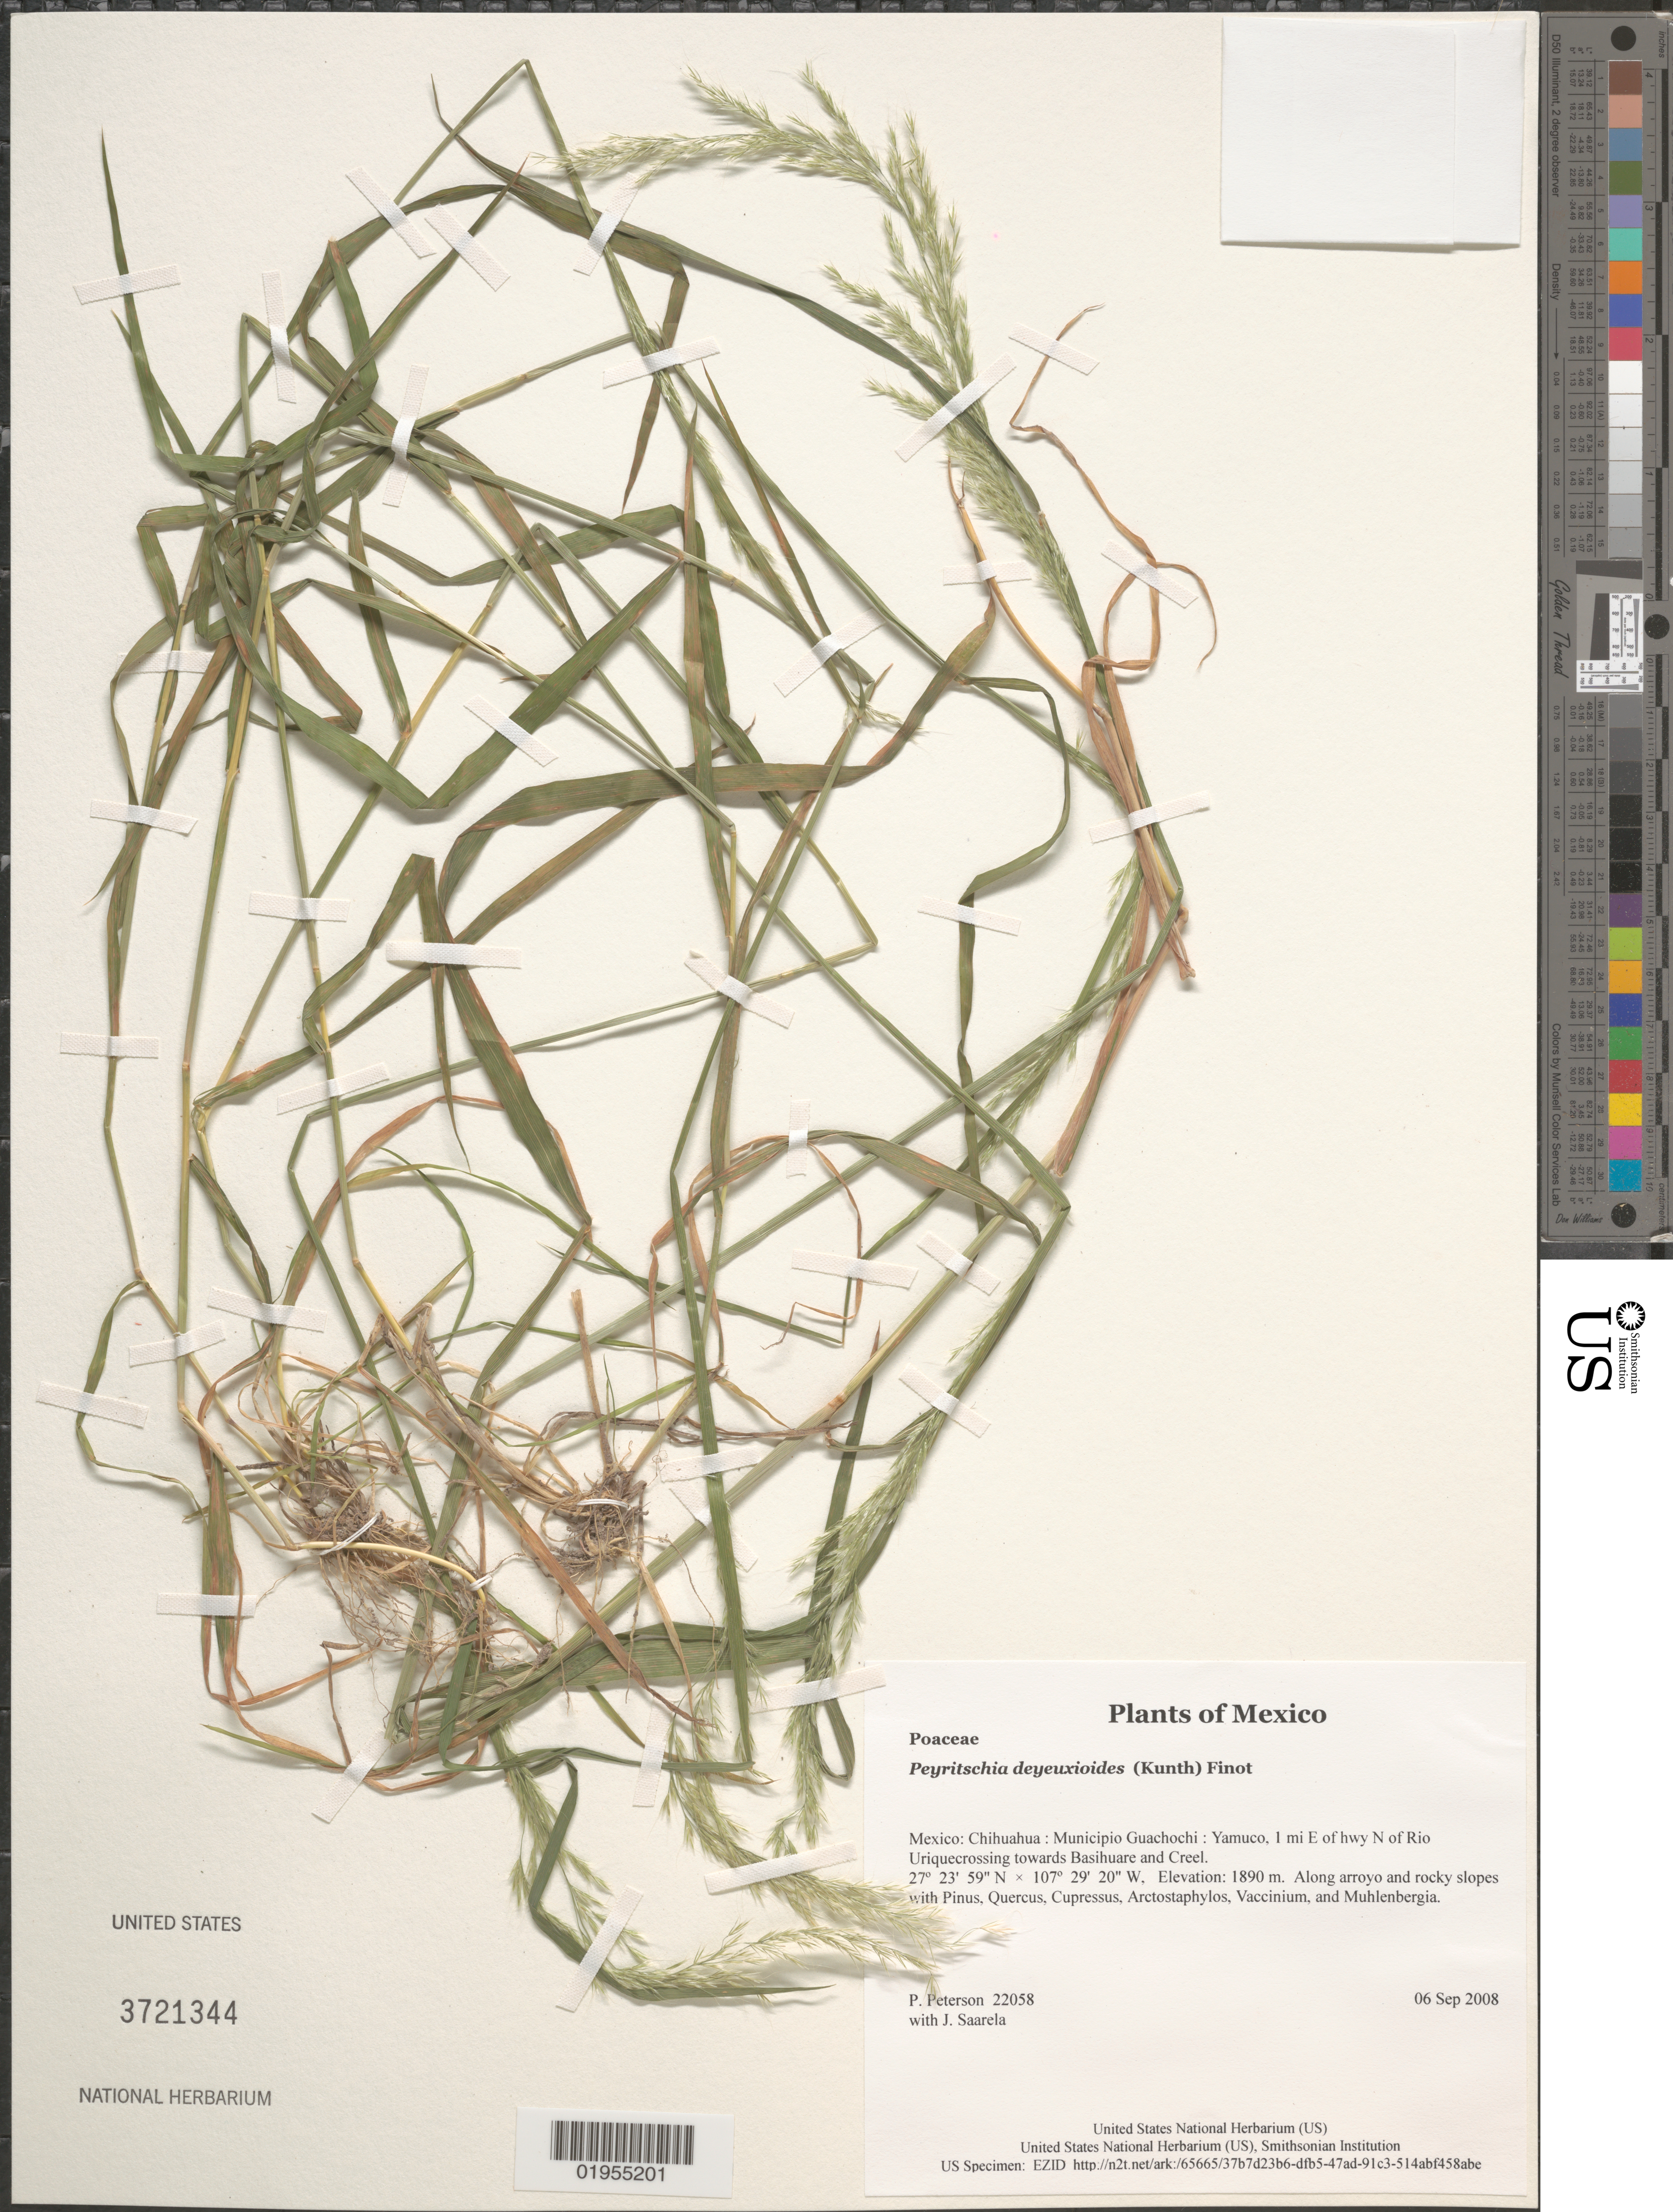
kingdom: Plantae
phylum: Tracheophyta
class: Liliopsida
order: Poales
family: Poaceae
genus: Peyritschia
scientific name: Peyritschia deyeuxioides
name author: (Kunth) Finot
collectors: P. M. Peterson & J. Saarela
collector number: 22058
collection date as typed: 06 Sep 2008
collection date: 2008-09-06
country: Mexico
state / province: Chihuahua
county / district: Municipio Guachochi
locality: Yamuco, 1 mi E of hwy N of Rio Uriquecrossing towards Basihuare and Creel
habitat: Along arroyo and rocky slopes with Pinus, Quercus, Cupressus, Arctostaphylos, Vaccinium, and Muhlenbergia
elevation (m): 1890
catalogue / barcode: US 3721344